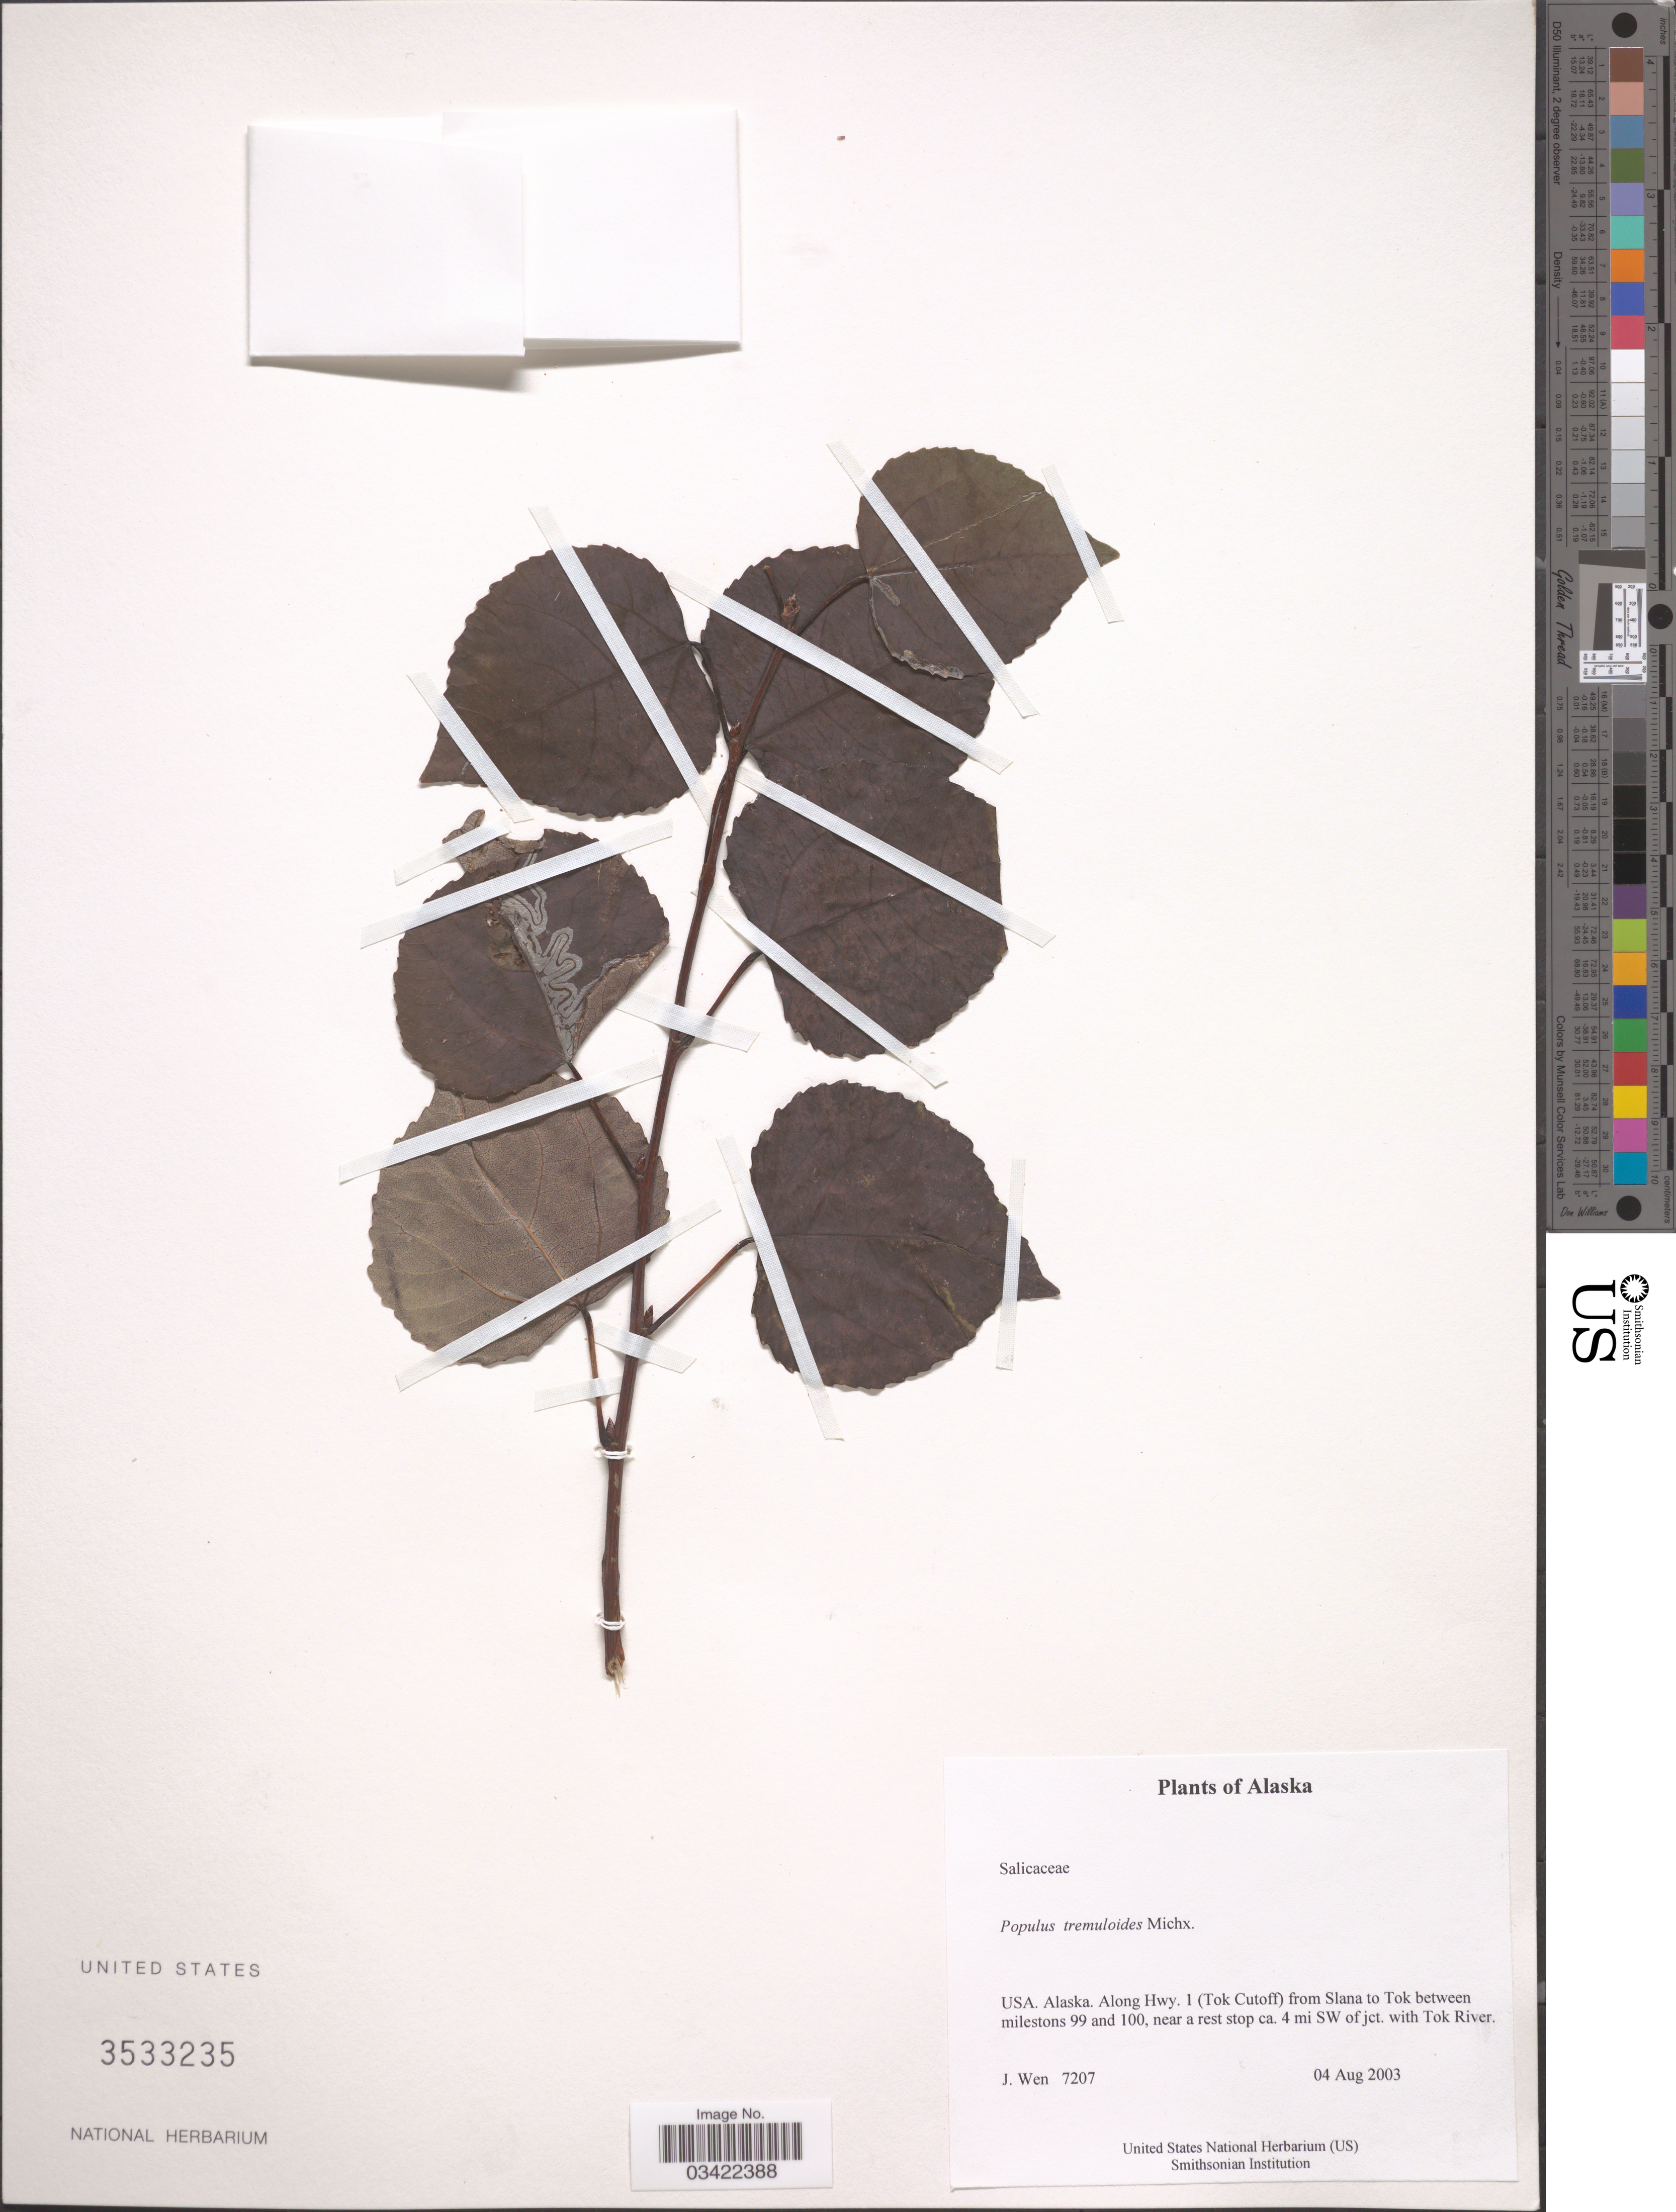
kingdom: Plantae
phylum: Tracheophyta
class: Magnoliopsida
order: Malpighiales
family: Salicaceae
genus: Populus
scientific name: Populus tremuloides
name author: Michx.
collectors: J. Wen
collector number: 7207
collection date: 2003-08-04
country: United States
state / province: Alaska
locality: Along Hwy. 1 (Tok Cutoff) from Slana to Tok between milestons 99 and 100, near a rest stop ca. 4 mi SW of jct. with Tok River.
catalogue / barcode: US 3533235